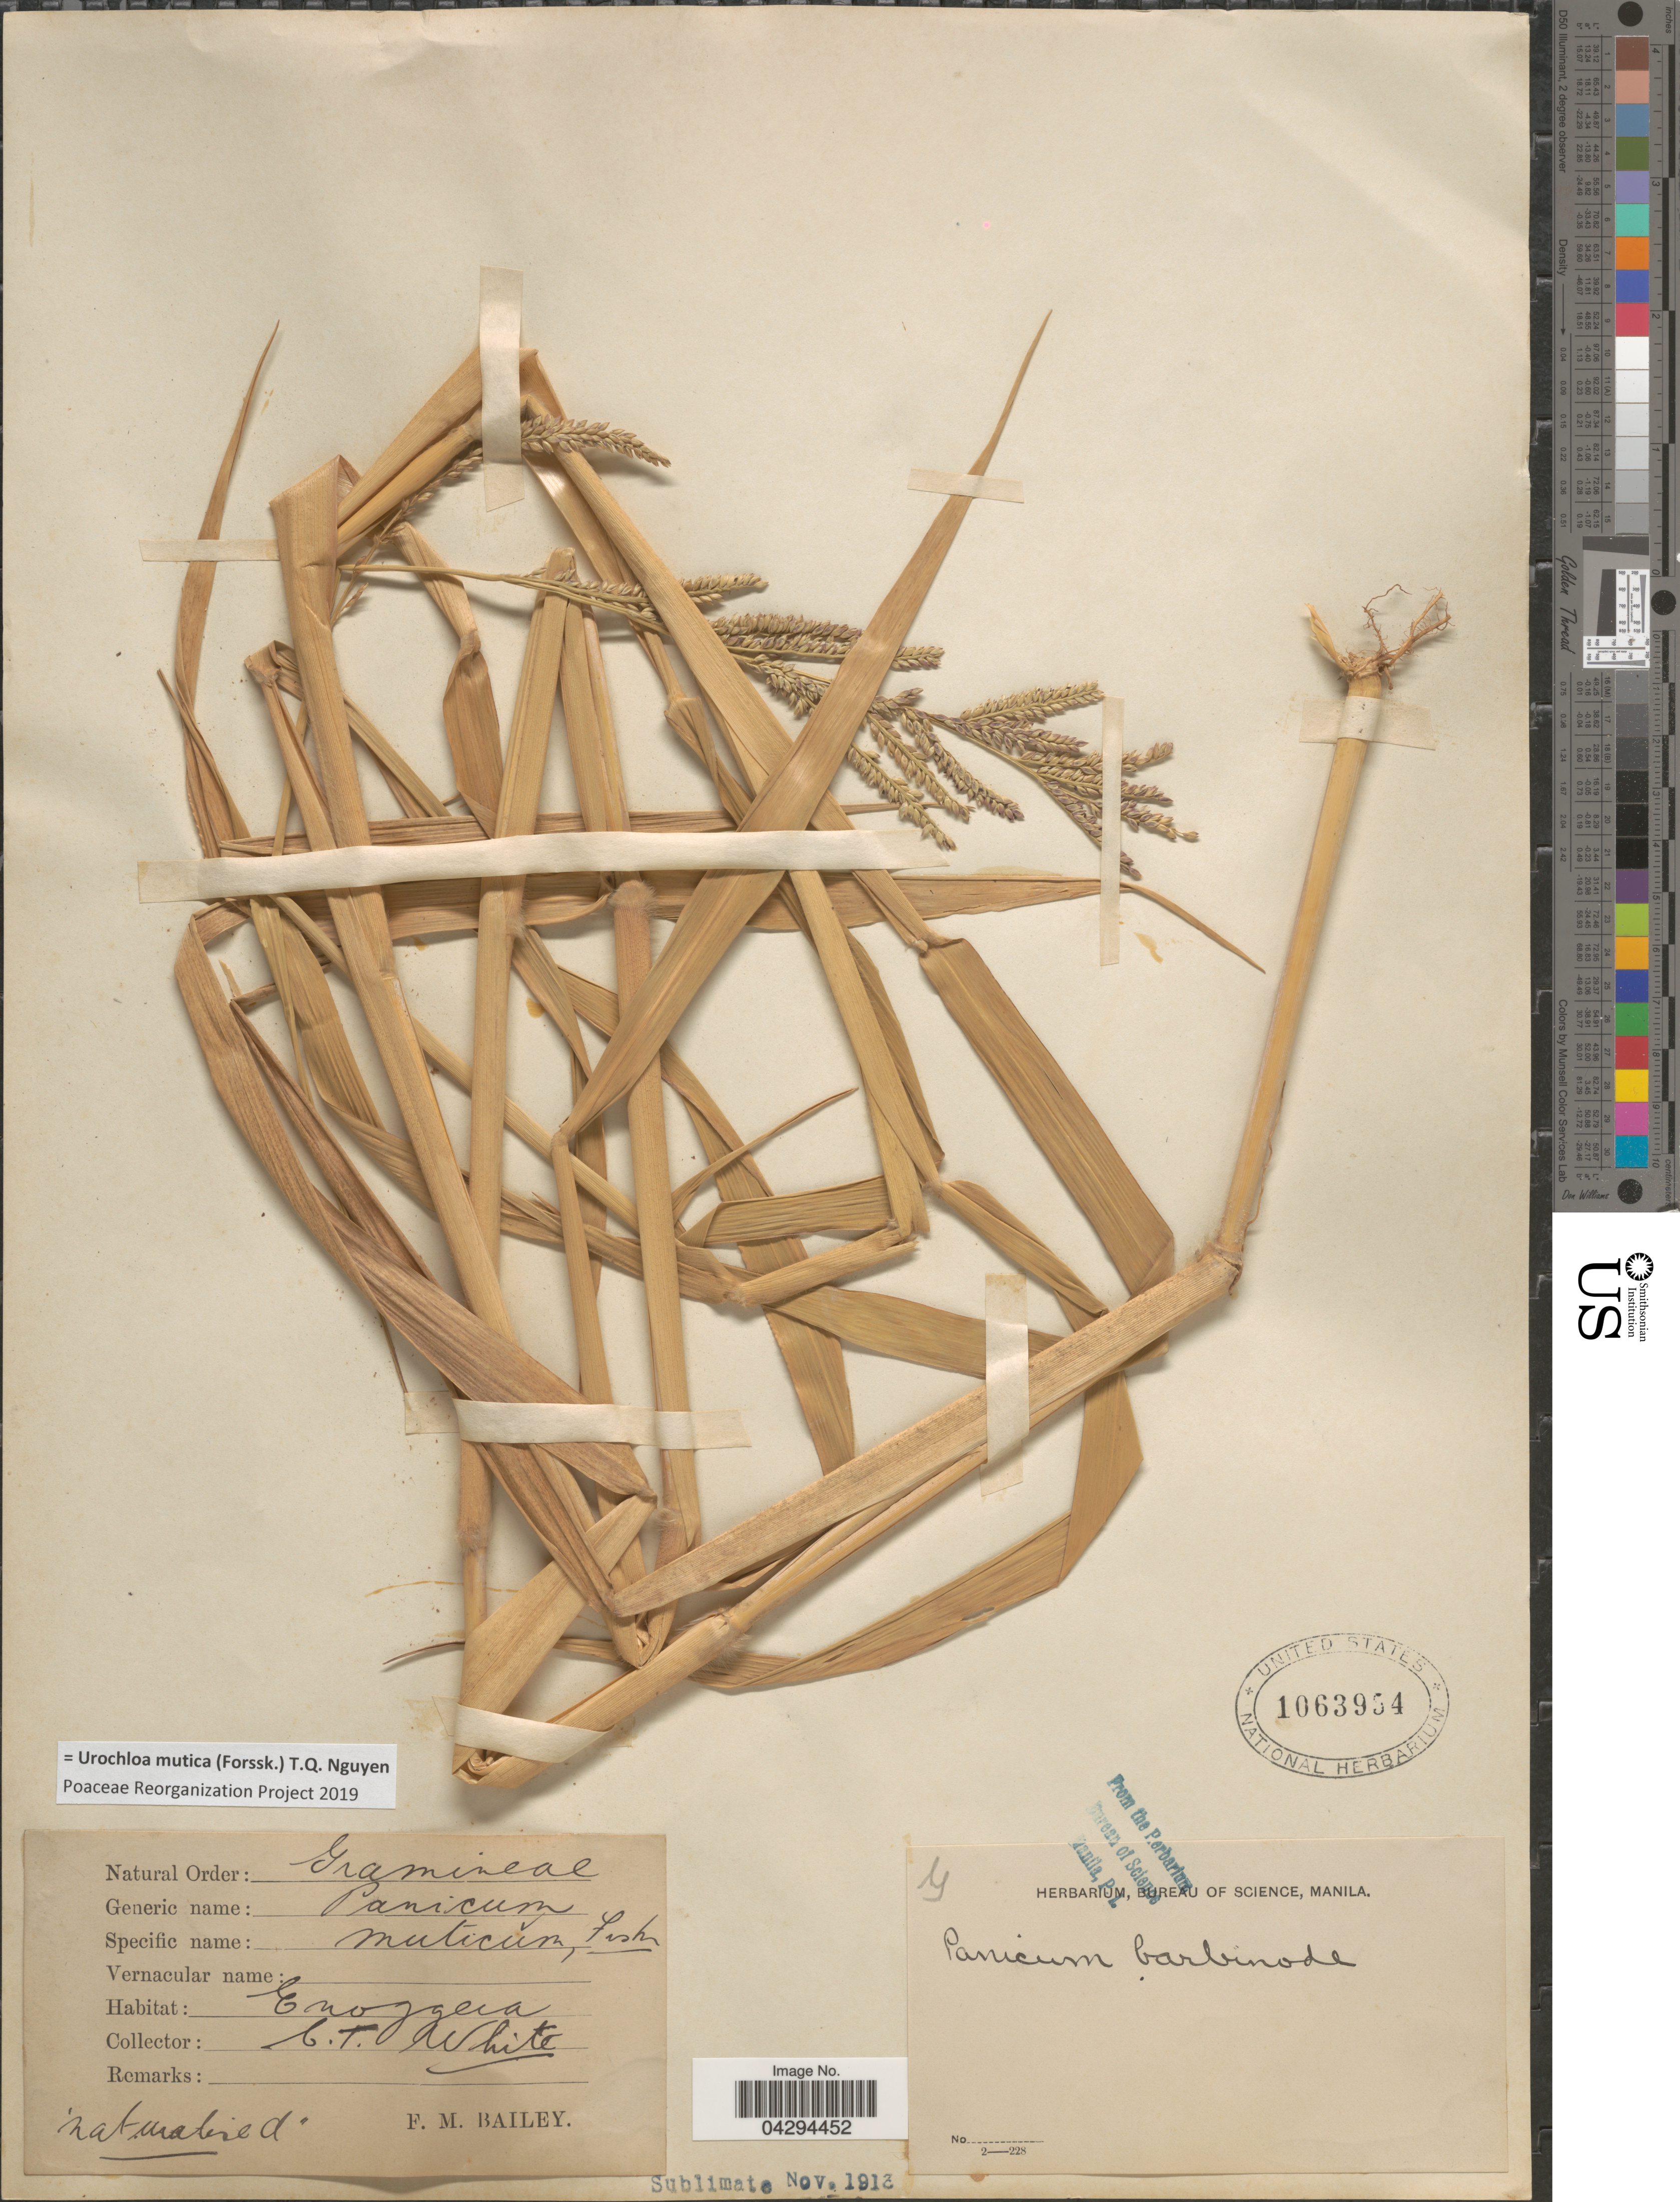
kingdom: Plantae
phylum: Tracheophyta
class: Liliopsida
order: Poales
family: Poaceae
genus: Urochloa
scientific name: Urochloa mutica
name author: (Forssk.) T.Q. Nguyen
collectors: C. T. White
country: Australia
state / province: Queensland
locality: Enoggera.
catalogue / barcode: US 1063954